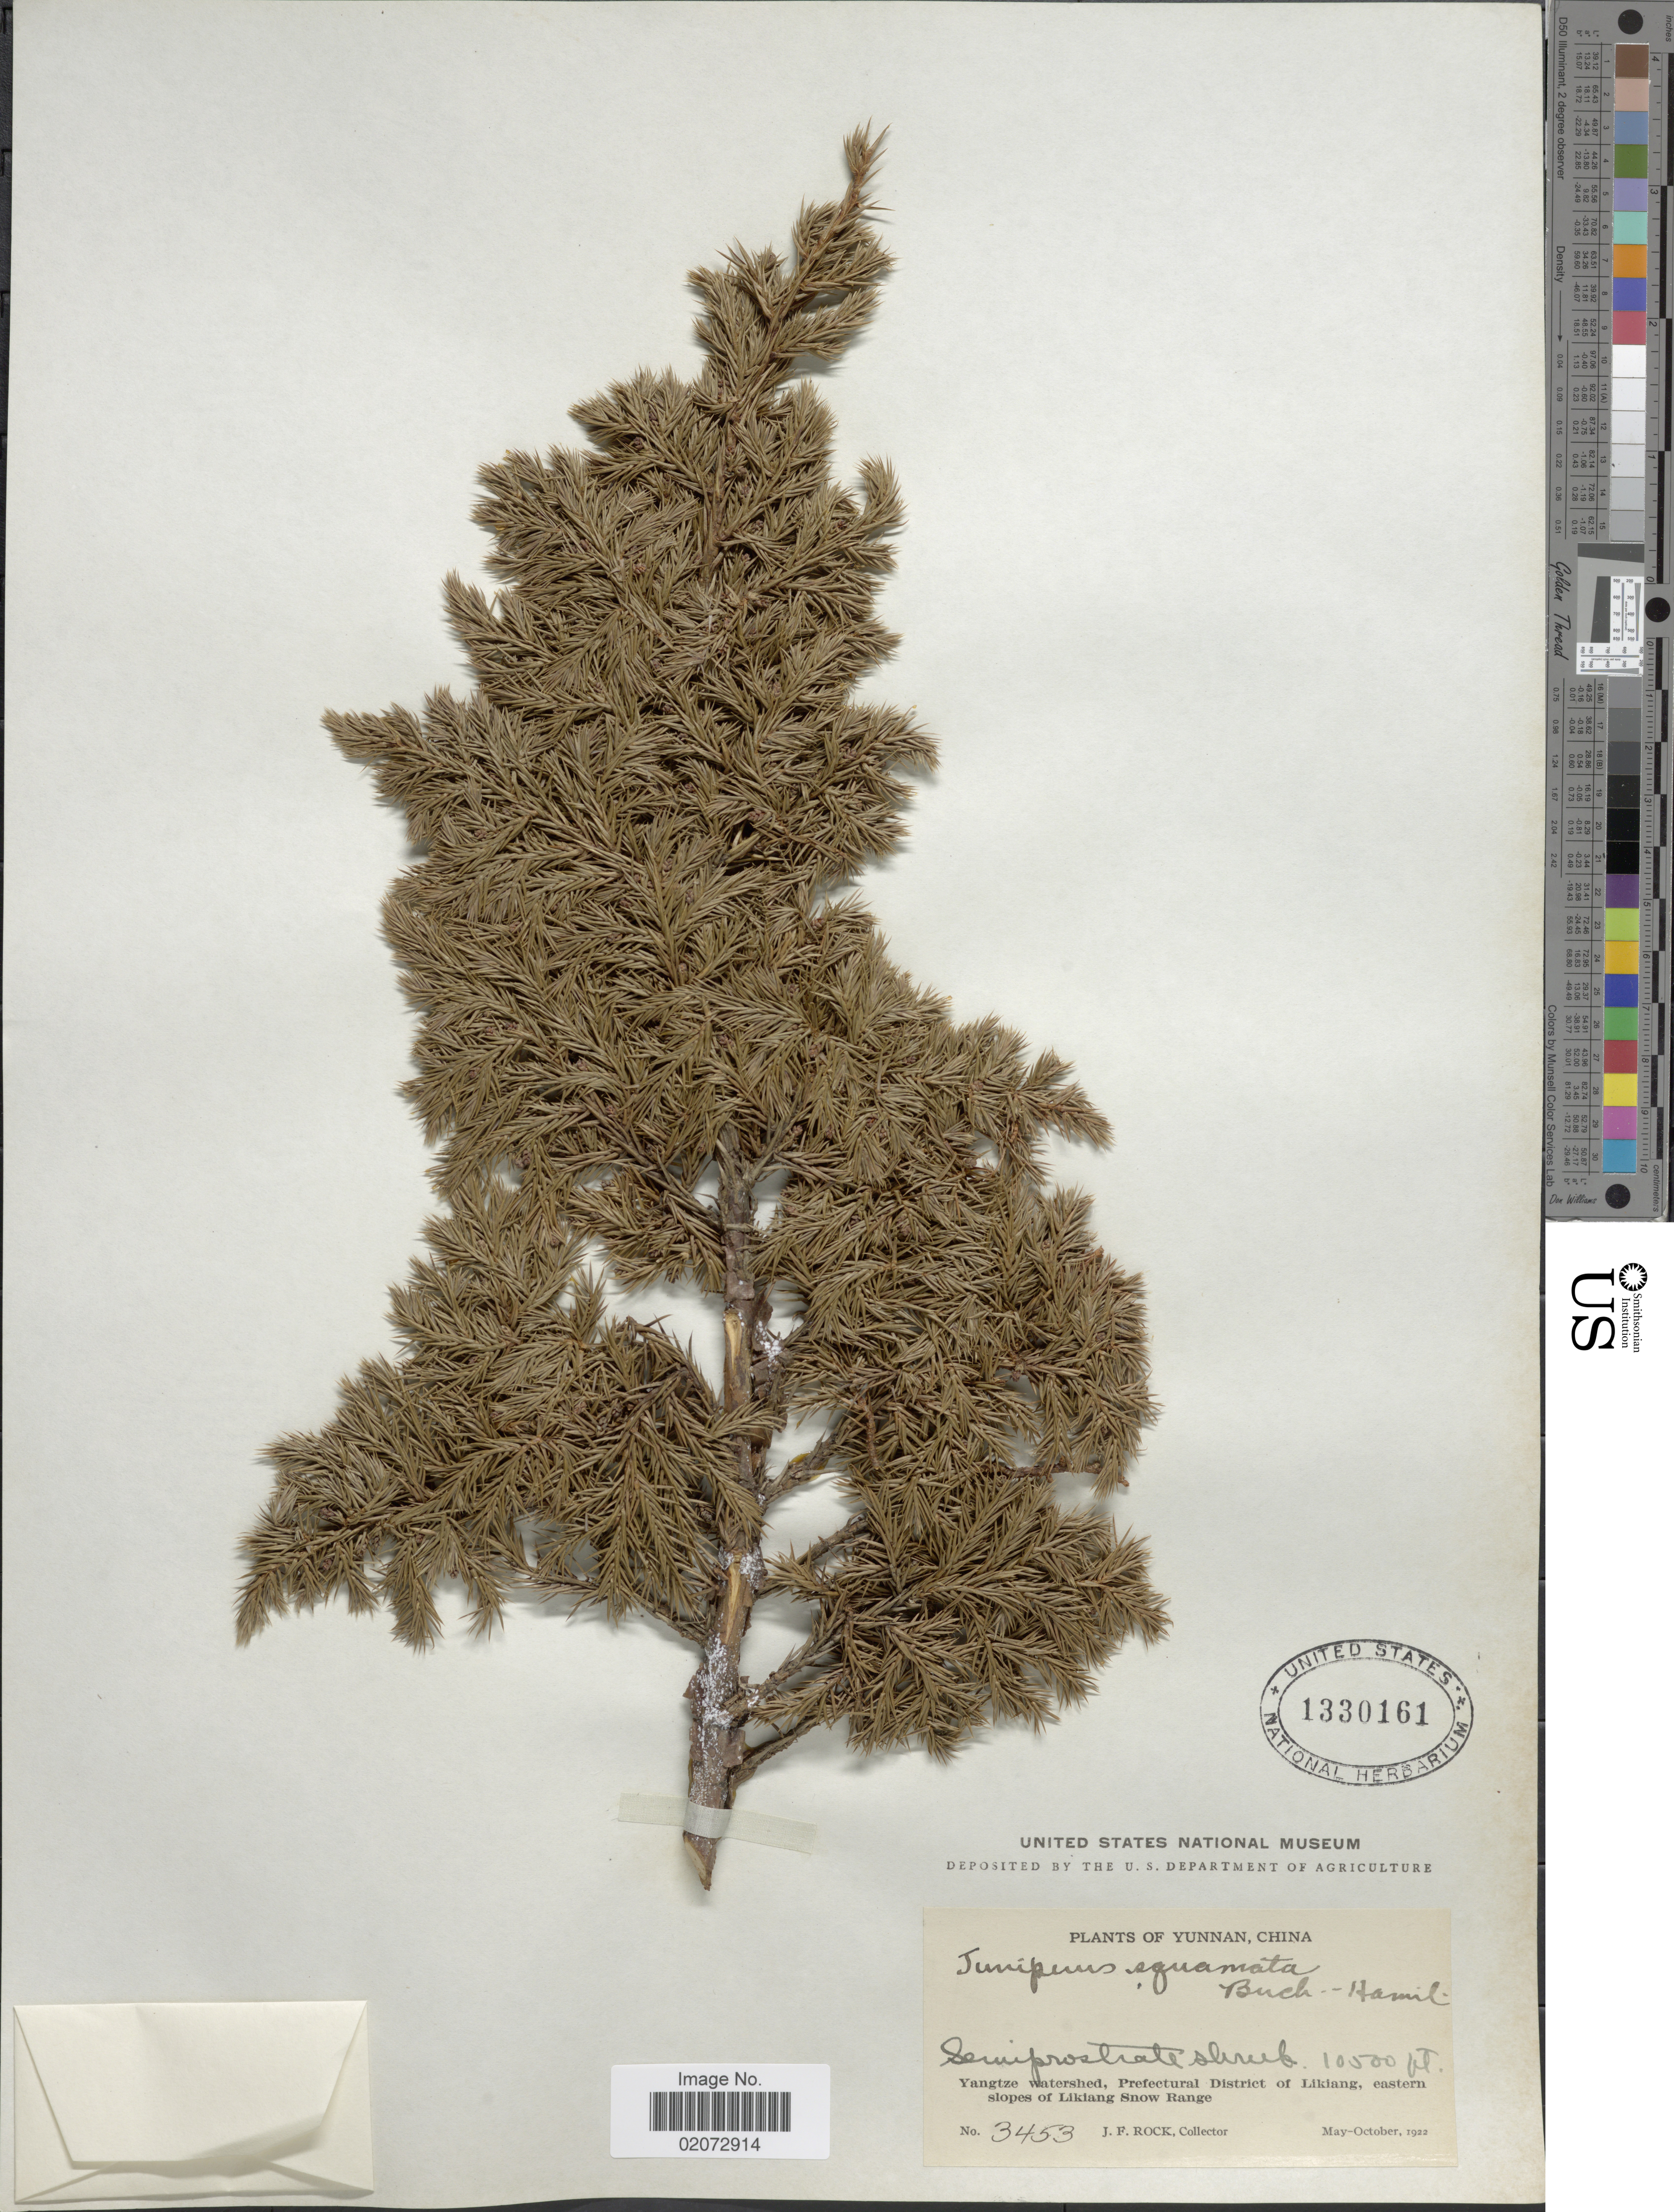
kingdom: Plantae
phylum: Tracheophyta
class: Pinopsida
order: Pinales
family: Cupressaceae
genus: Juniperus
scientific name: Juniperus squamata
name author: Buch.-Ham. ex D. Don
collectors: J. Rock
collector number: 3453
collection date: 1922-05/1922-10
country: China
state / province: Yunnan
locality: Yangtze watershed, Prefectural District of Likiang, eastern slopes of Likiang Snow Range.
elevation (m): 3200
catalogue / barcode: US 1330161